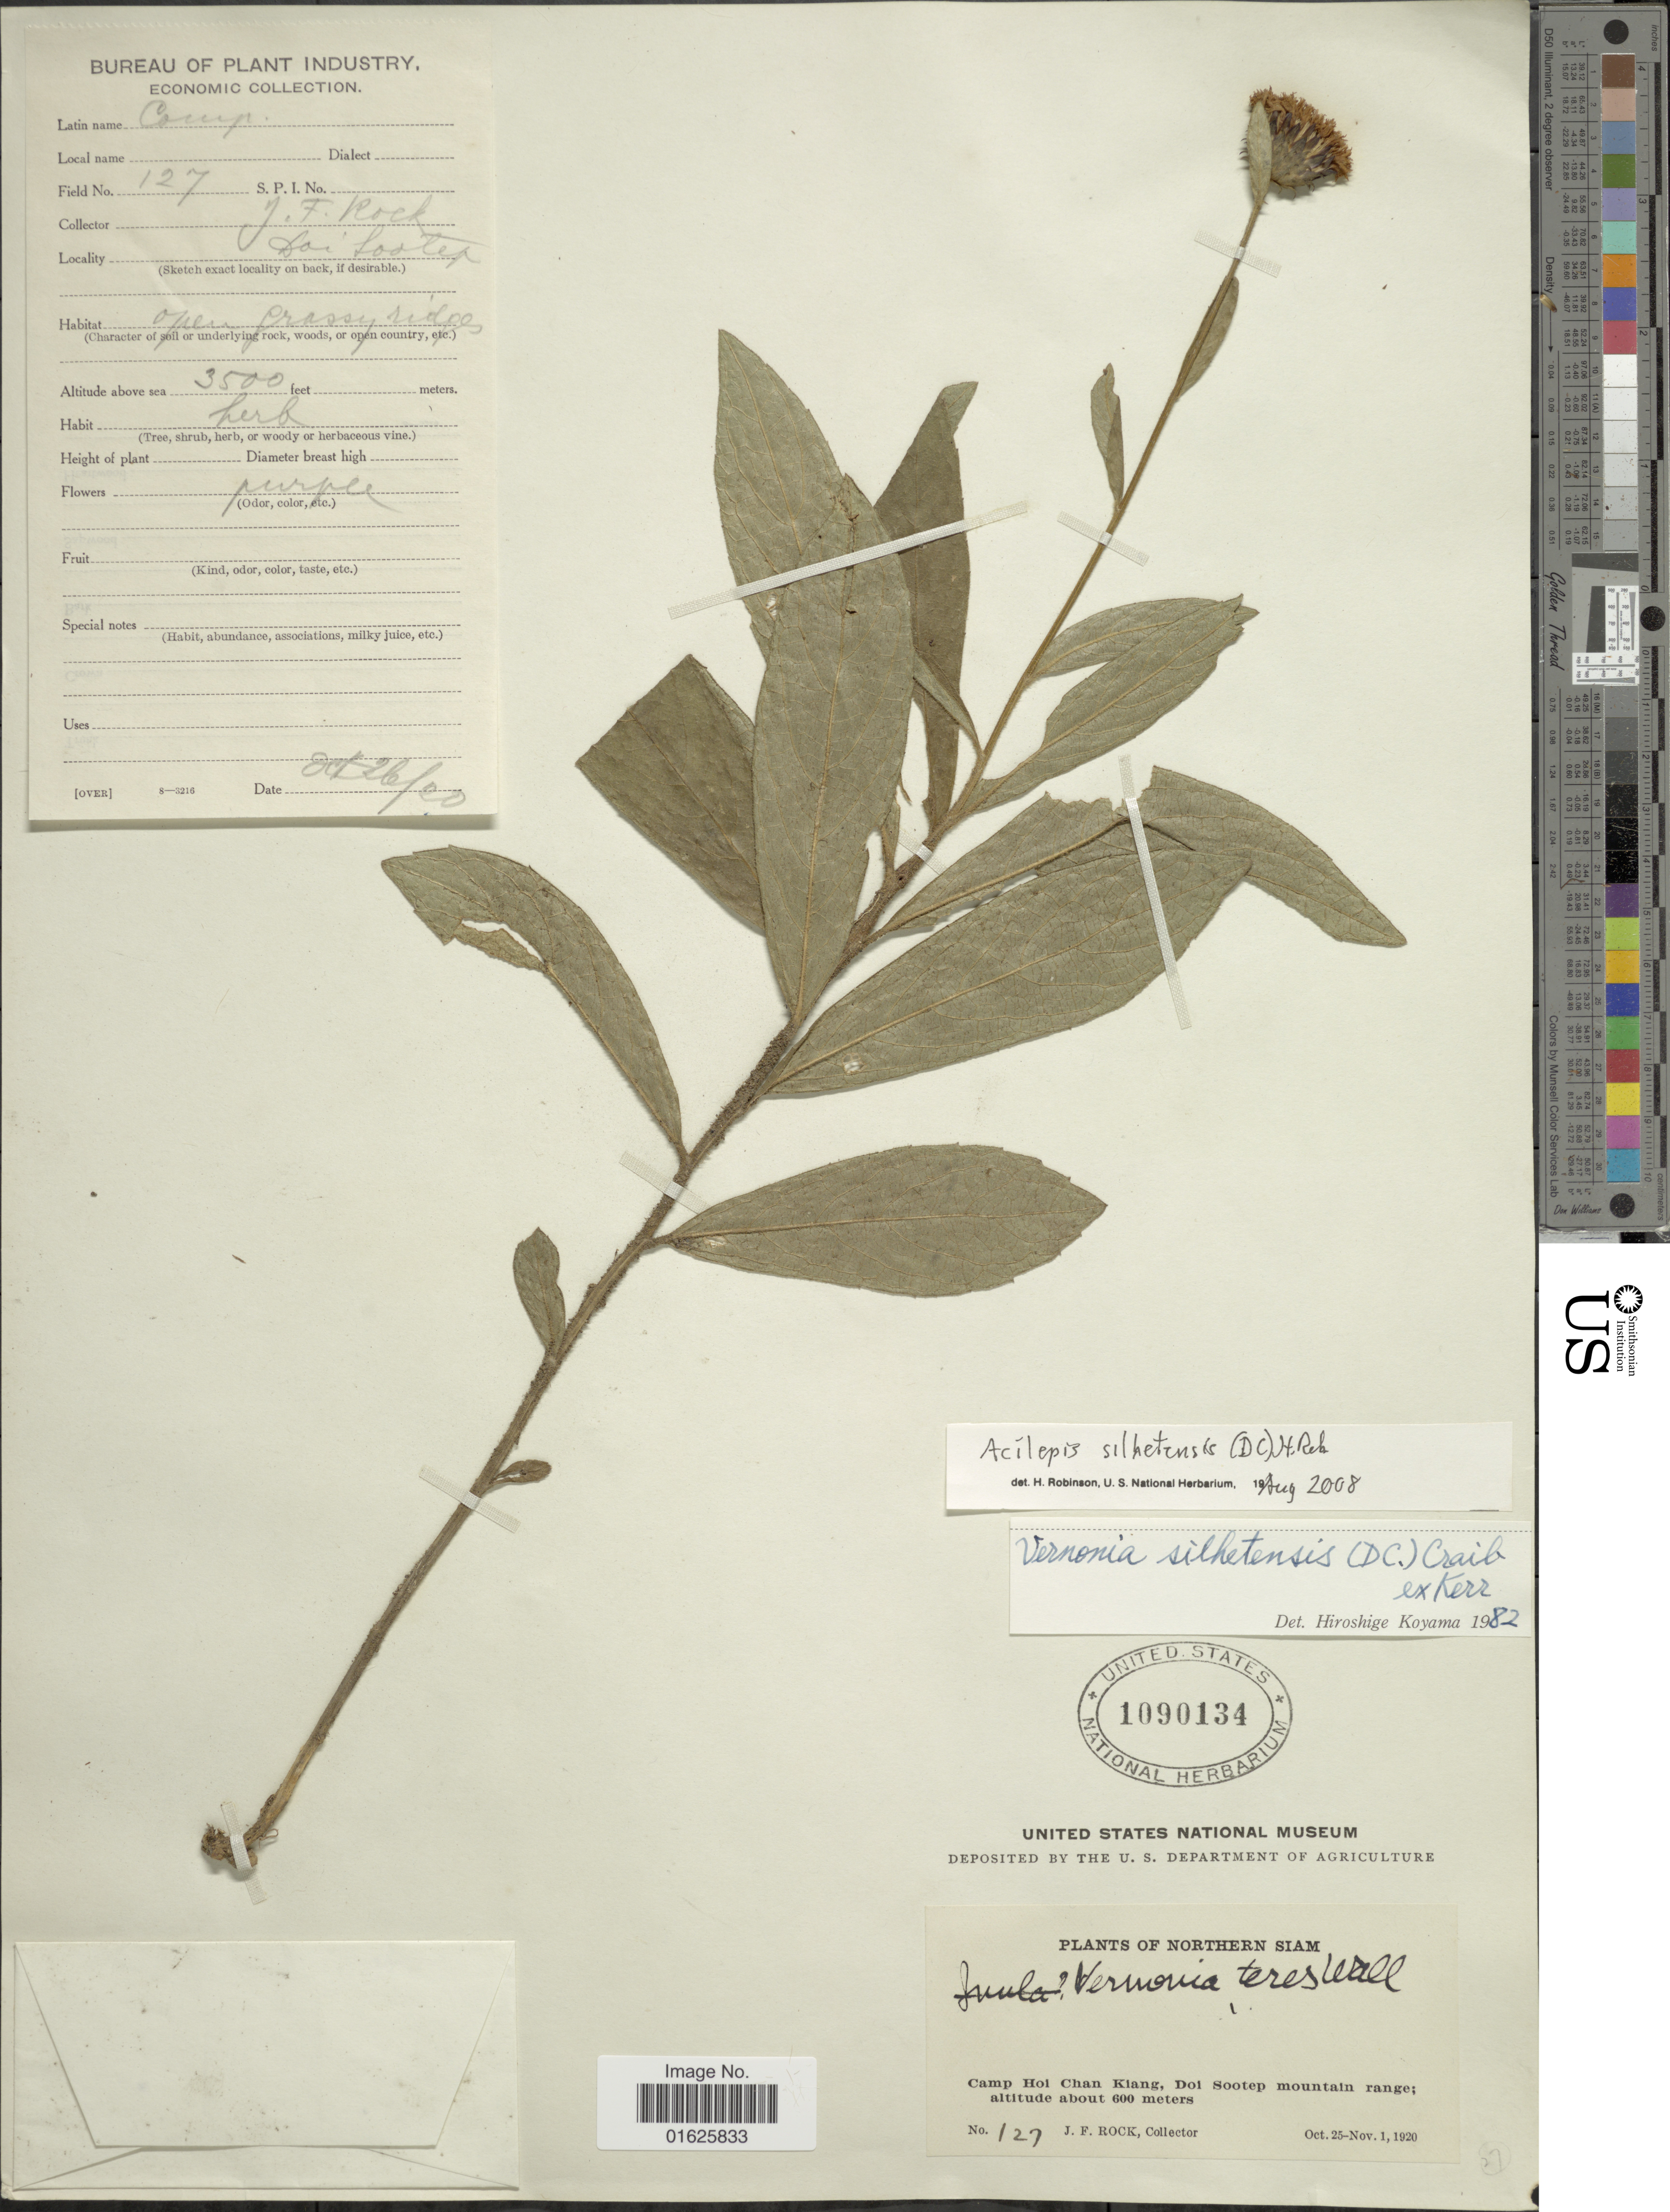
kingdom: Plantae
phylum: Tracheophyta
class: Magnoliopsida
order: Asterales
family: Asteraceae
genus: Acilepis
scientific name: Acilepis silhetensis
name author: (DC.) H. Rob.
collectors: J. Rock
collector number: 127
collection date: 1920-10-25/1920-11-01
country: Thailand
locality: Northern Siam, Camp Hoi Chan Kiang, Doi Sootep mountain range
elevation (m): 1067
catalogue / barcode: US 1090134